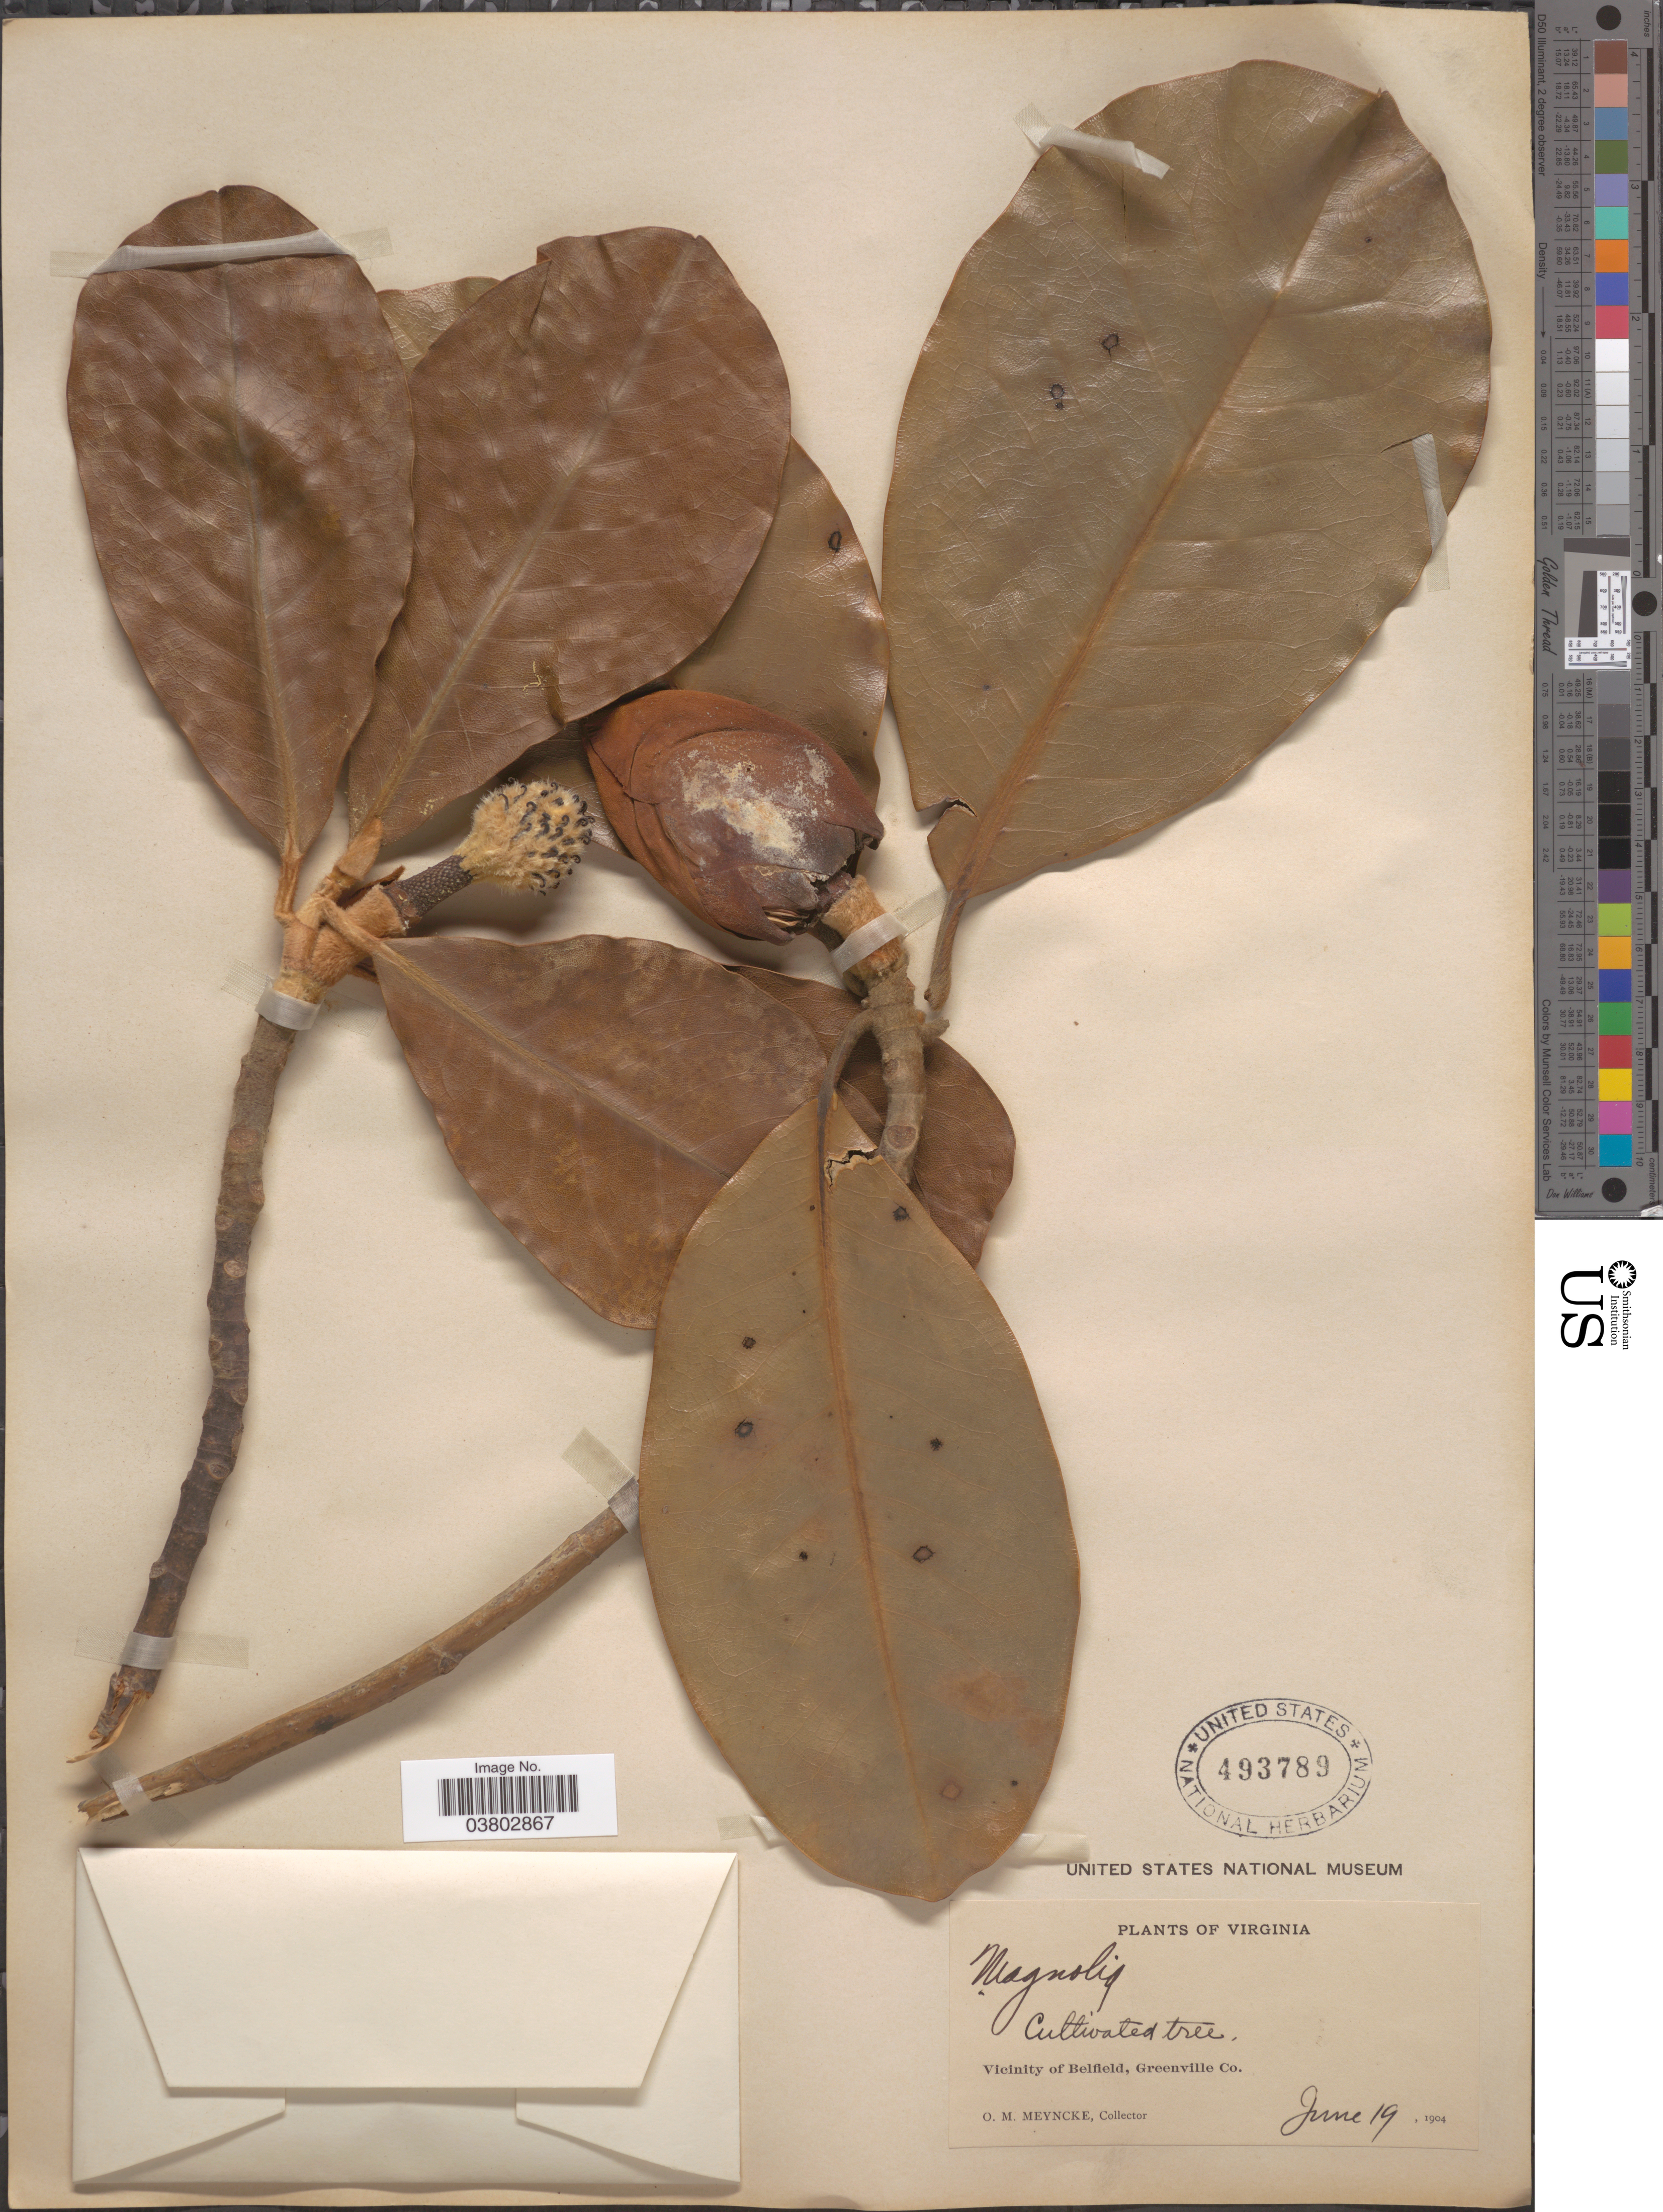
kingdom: Plantae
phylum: Tracheophyta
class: Magnoliopsida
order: Magnoliales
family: Magnoliaceae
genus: Magnolia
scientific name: Magnolia grandiflora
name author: L.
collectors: O. Meyncke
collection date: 1904-06-19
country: United States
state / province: Virginia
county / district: Greensville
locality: Vicinity of Belfield, Greenville Co.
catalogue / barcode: US 493789